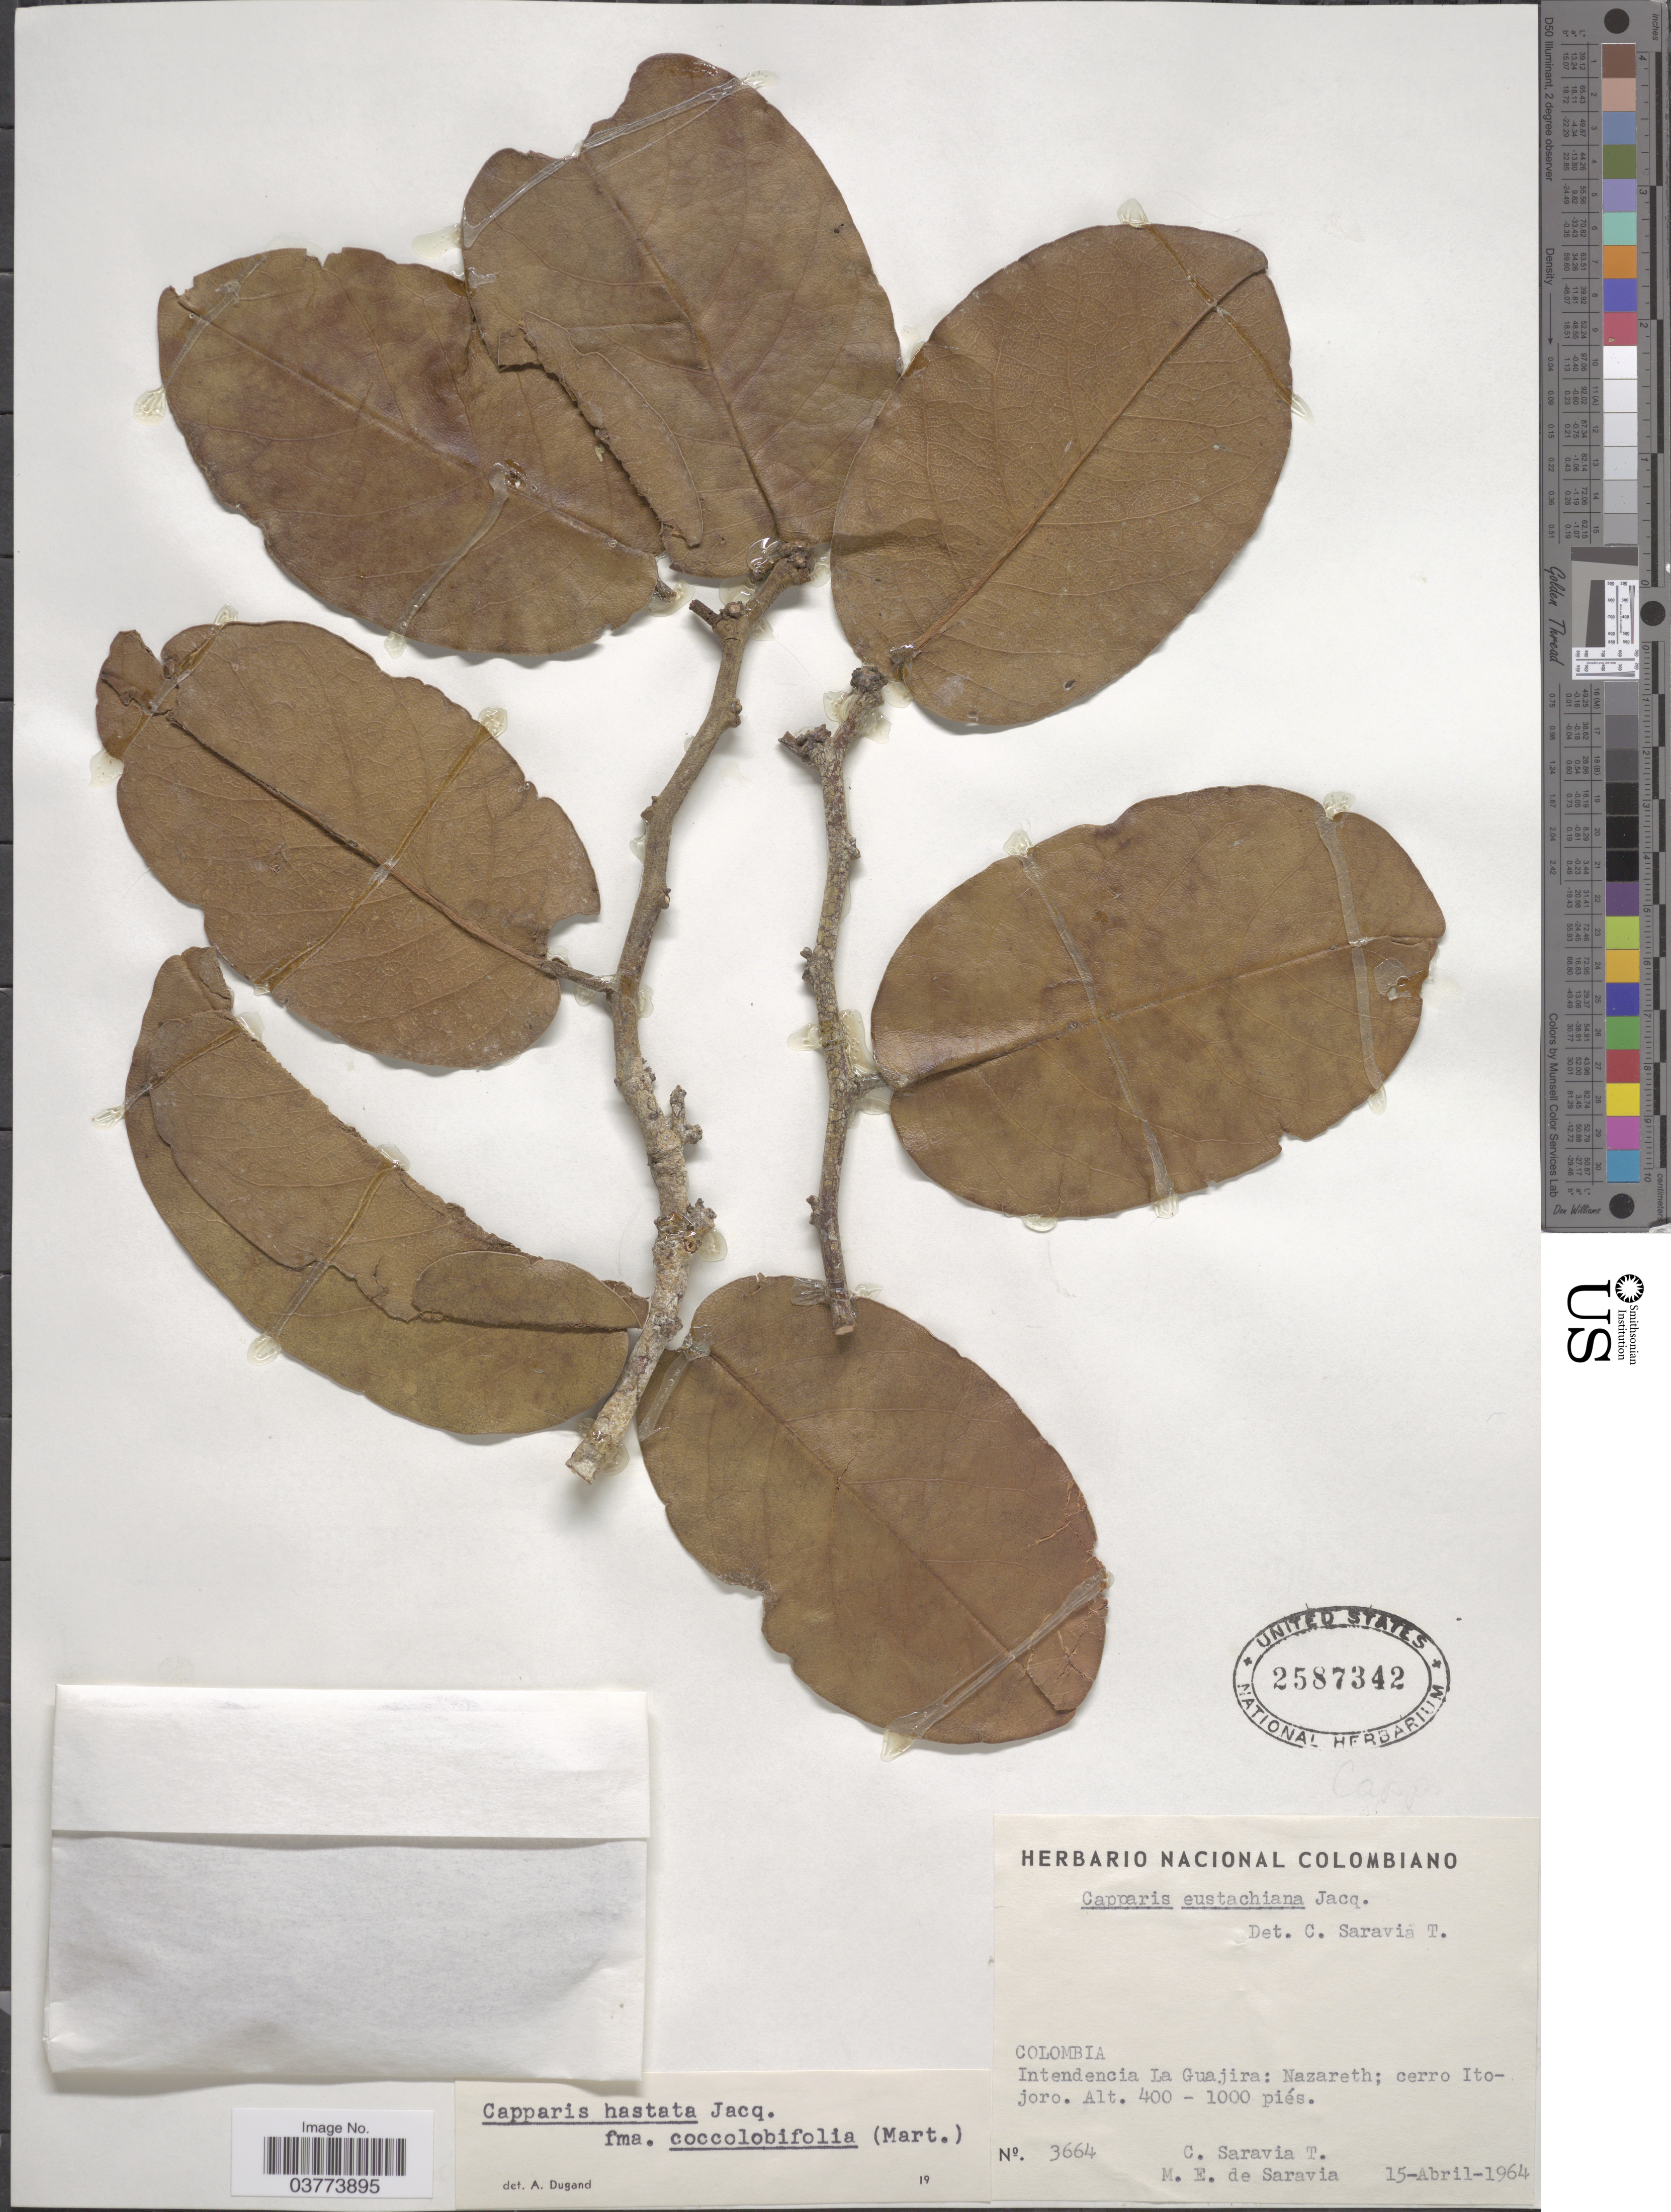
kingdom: Plantae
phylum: Tracheophyta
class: Magnoliopsida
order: Brassicales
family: Capparaceae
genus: Cynophalla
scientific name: Cynophalla hastata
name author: (Jacq.) J. Presl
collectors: C. Saravia T. & M. de Saravia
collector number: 3664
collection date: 1964-04-15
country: Colombia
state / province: La Guajira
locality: Intendencia La Guajira: Nazareth; cerro Itojoro.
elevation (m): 122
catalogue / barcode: US 2587342